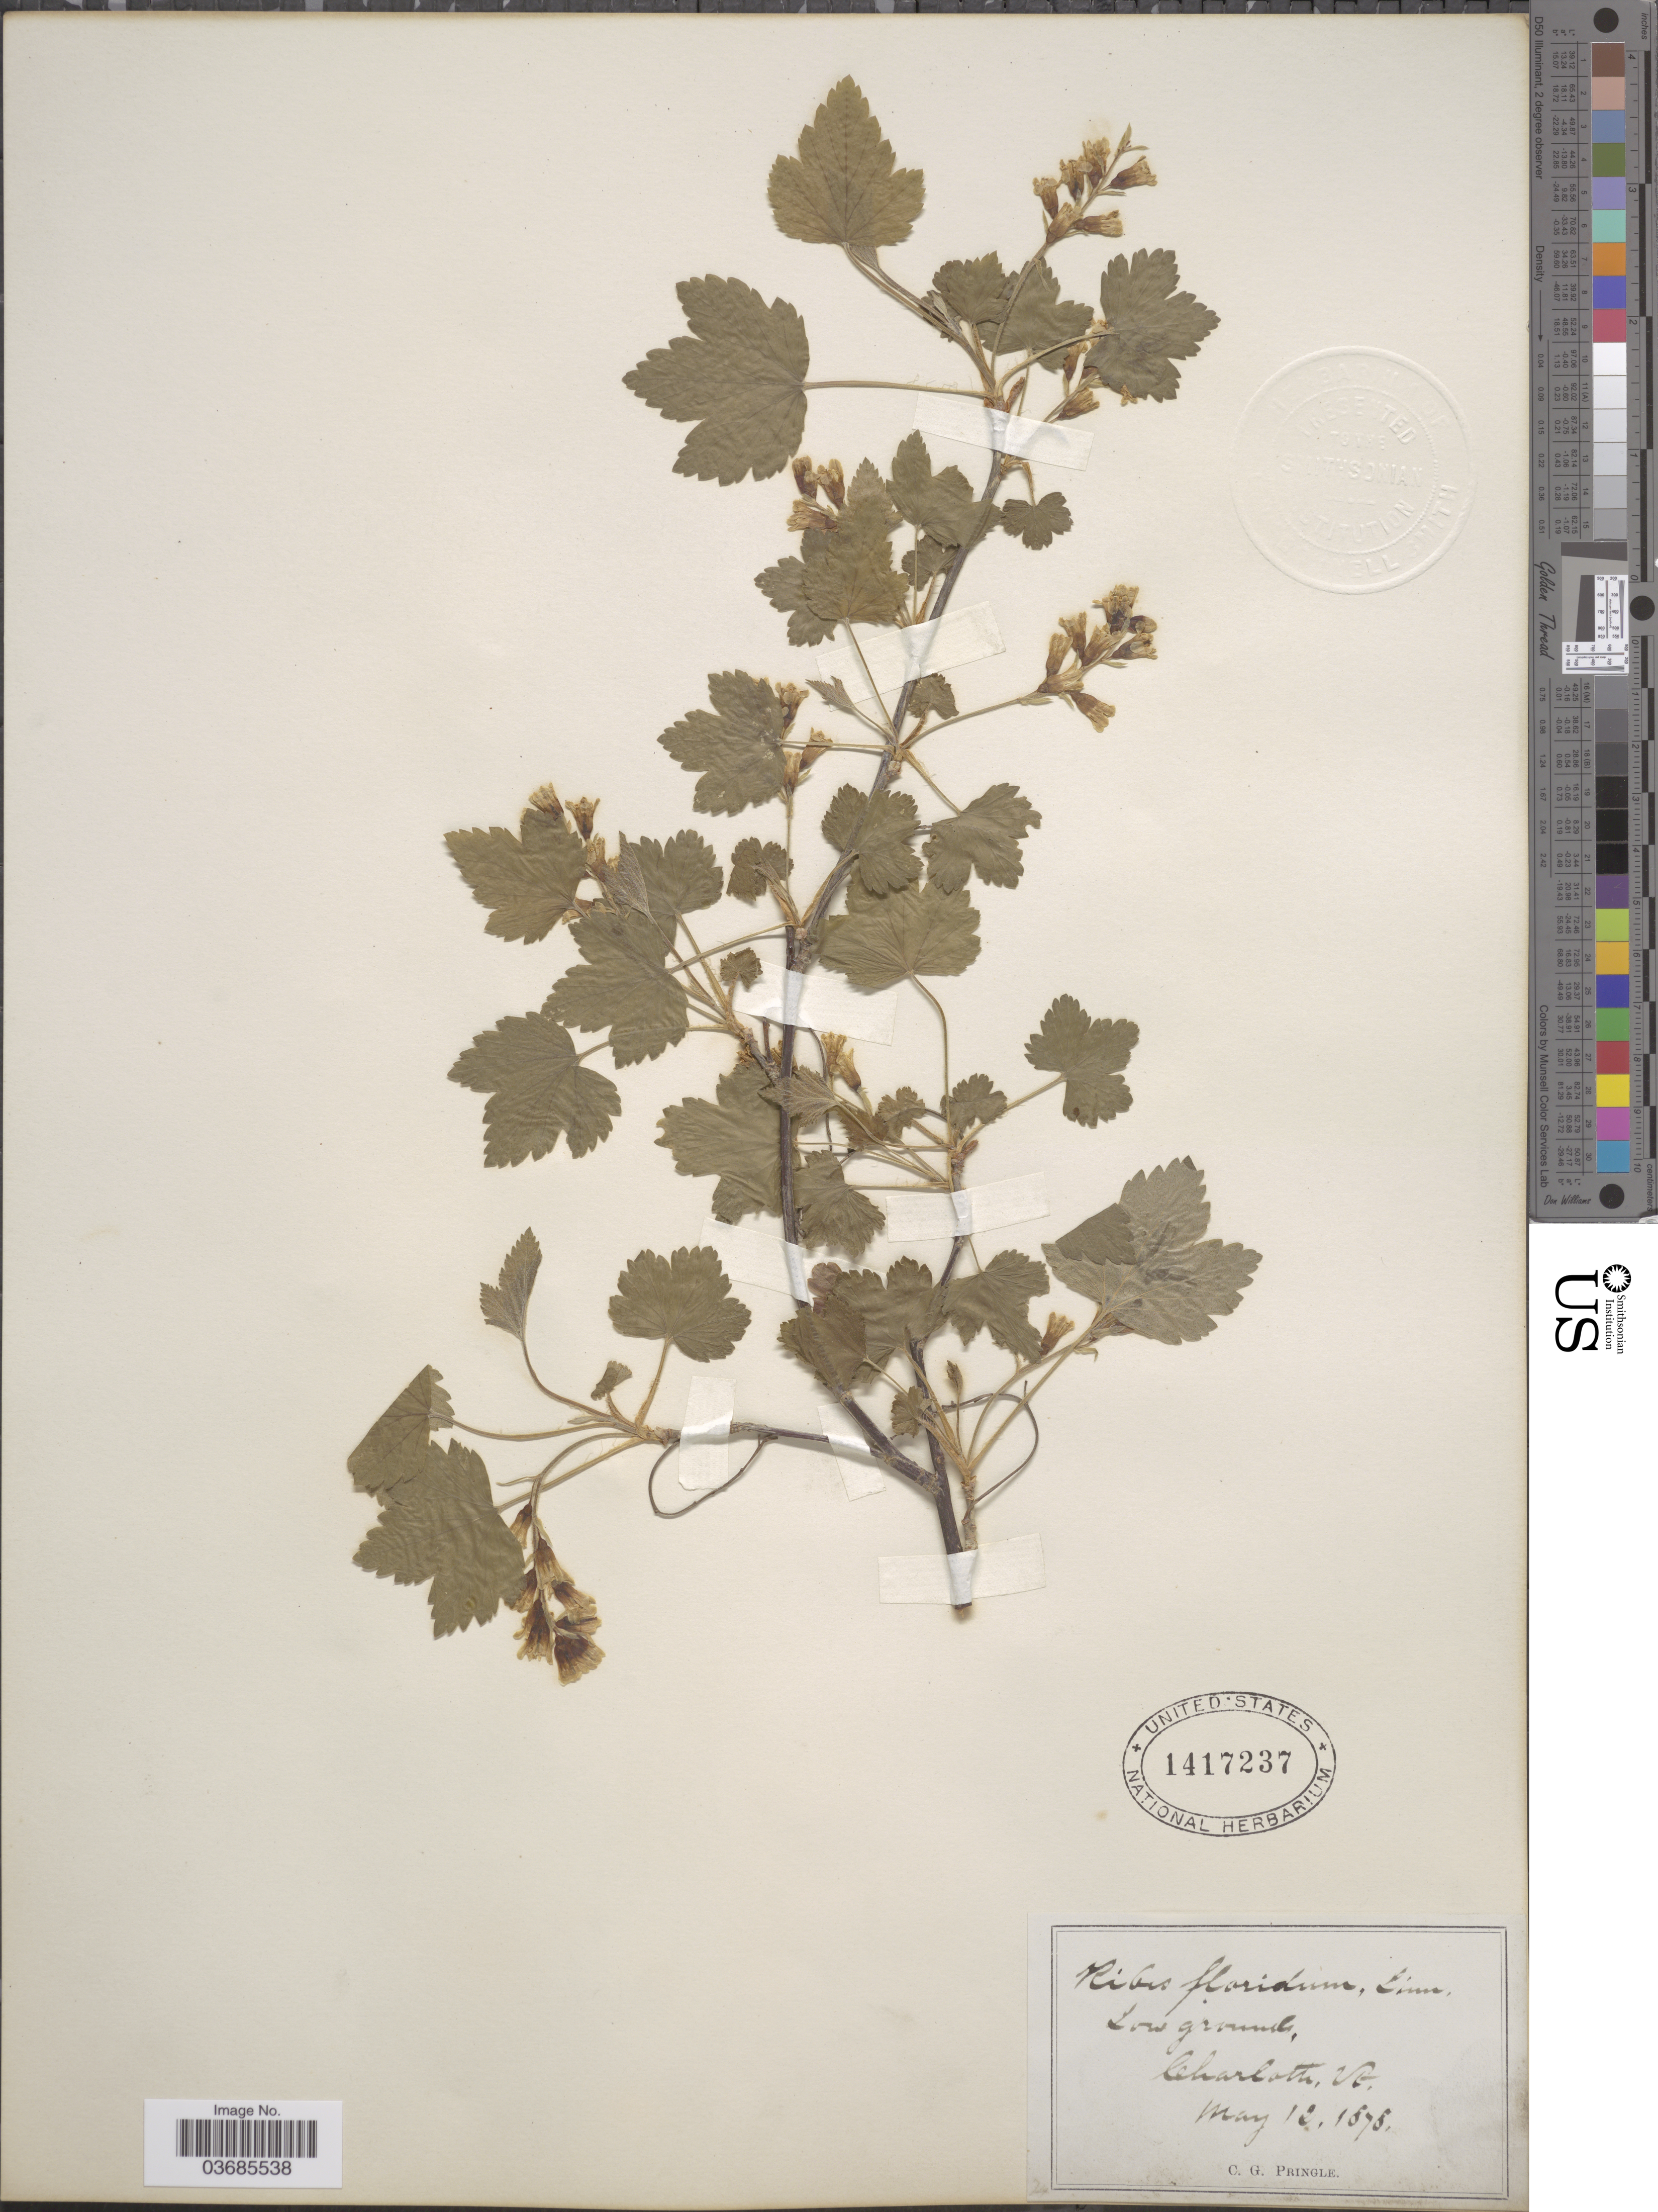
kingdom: Plantae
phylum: Tracheophyta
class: Magnoliopsida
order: Saxifragales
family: Grossulariaceae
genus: Ribes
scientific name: Ribes americanum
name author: Mill.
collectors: C. G. Pringle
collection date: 1878-05-12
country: United States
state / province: Vermont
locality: Charlotte.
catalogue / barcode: US 1417237